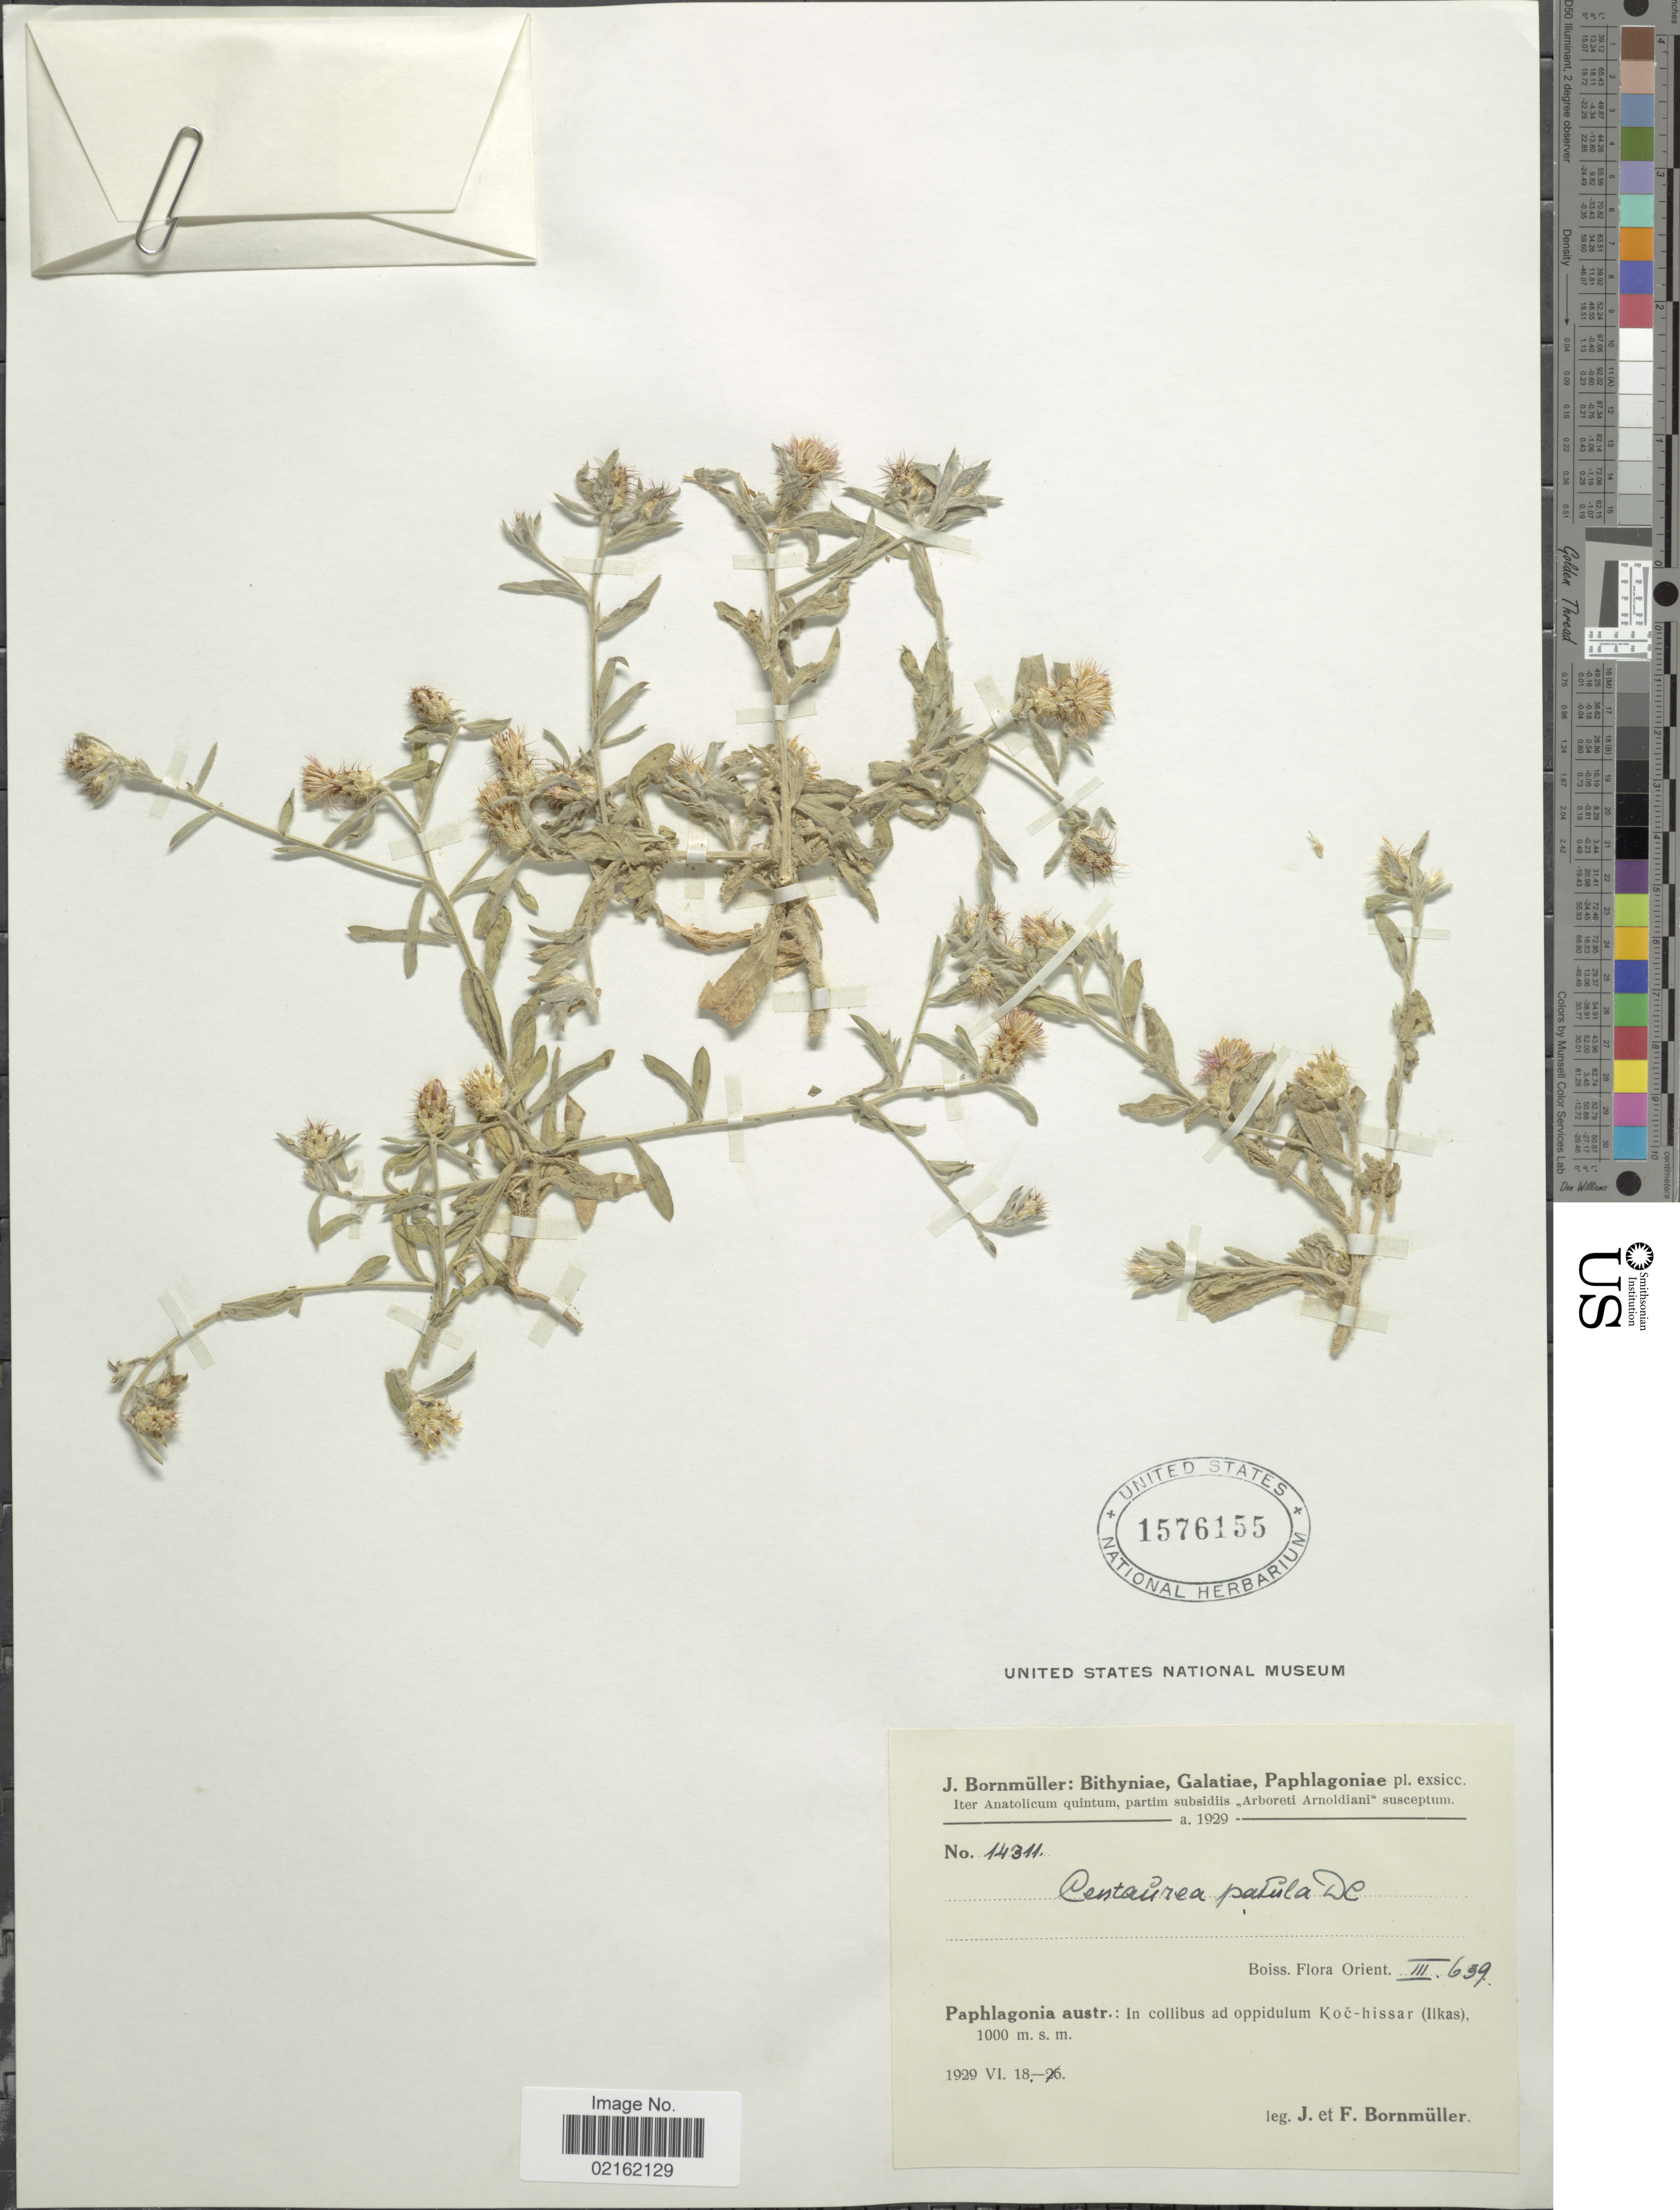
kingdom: Plantae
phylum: Tracheophyta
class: Magnoliopsida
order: Asterales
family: Asteraceae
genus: Centaurea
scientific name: Centaurea patula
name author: DC.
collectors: J. Bornmüller & F. Bornmüller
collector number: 14311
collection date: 1929-06-18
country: Turkey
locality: Bithyniae, Galatiae, Paphlagoniae, Paphlagonia austr.: in collibus ad oppidulum Koc-hissar (Illkas)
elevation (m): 1000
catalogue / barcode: US 1576155